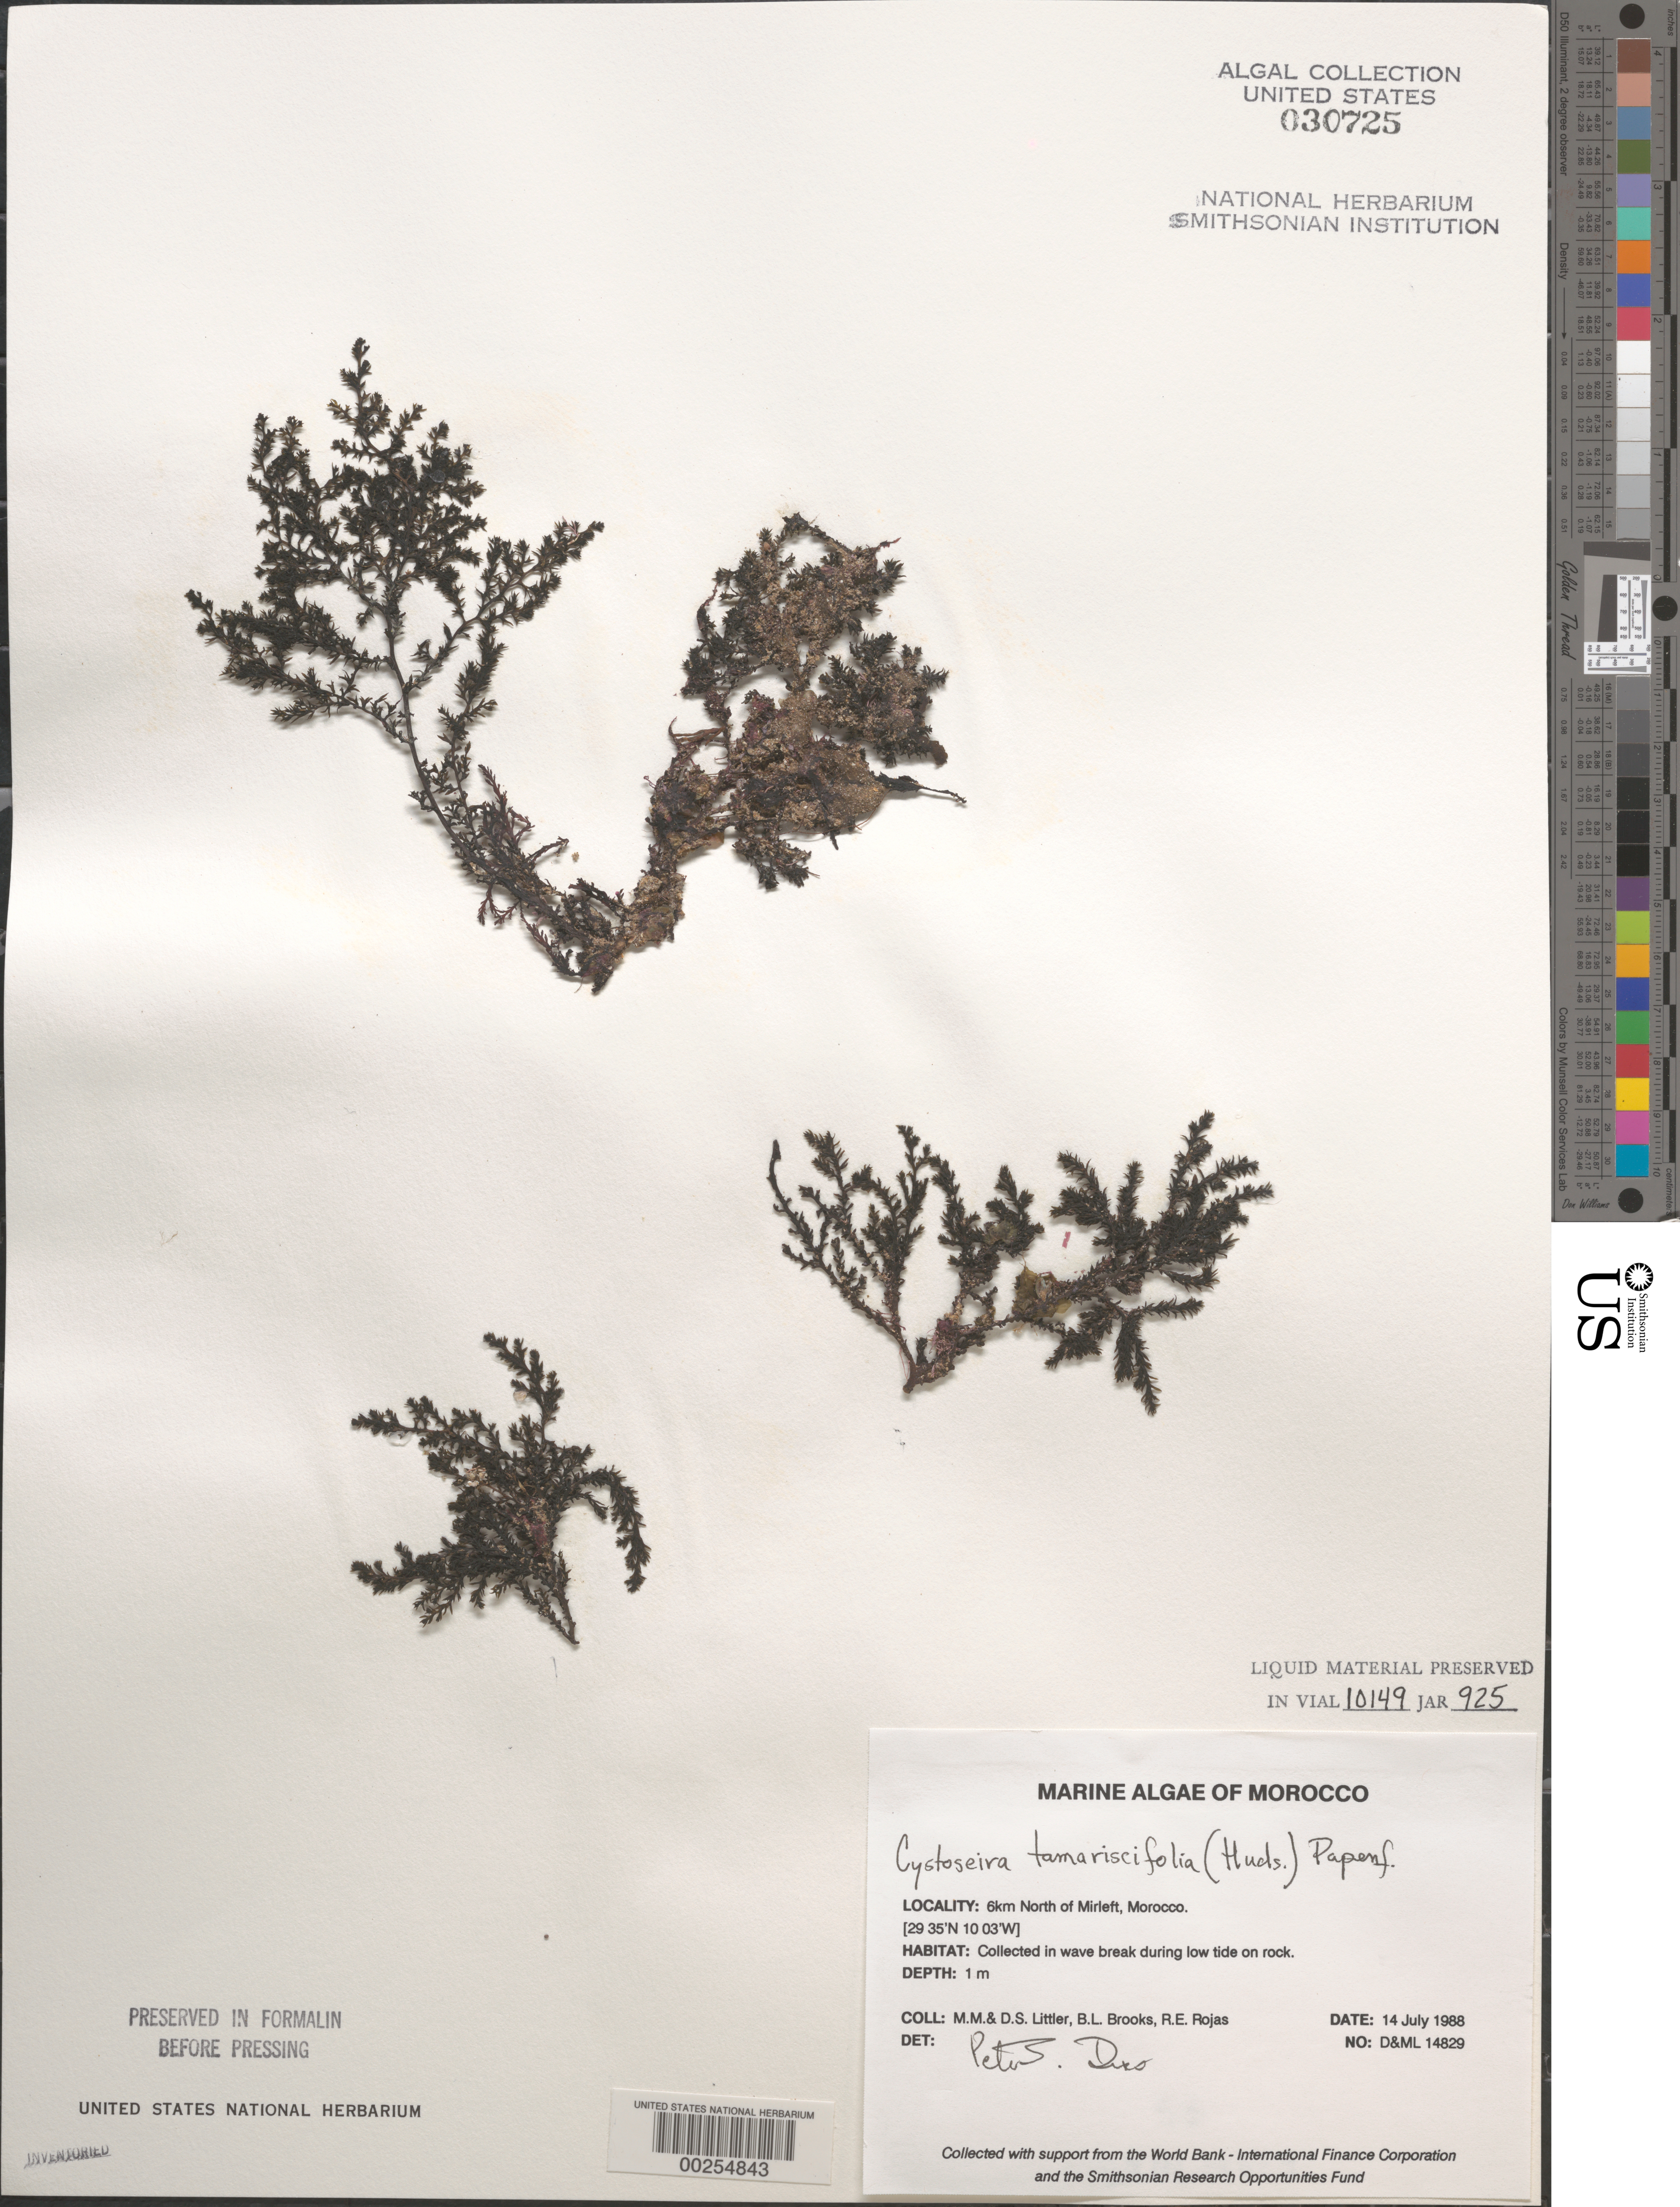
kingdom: Chromista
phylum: Ochrophyta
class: Phaeophyceae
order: Fucales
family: Sargassaceae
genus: Cystoseira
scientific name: Cystoseira tamariscifolia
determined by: Dixon, P. S.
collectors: M. M. Littler, D. S. Littler, B. Brooks & R. Rojas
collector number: D&ML 14829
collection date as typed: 14 Jul 1988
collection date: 1988-07-14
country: Morocco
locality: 6 km north of Mirleft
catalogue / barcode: US 30725